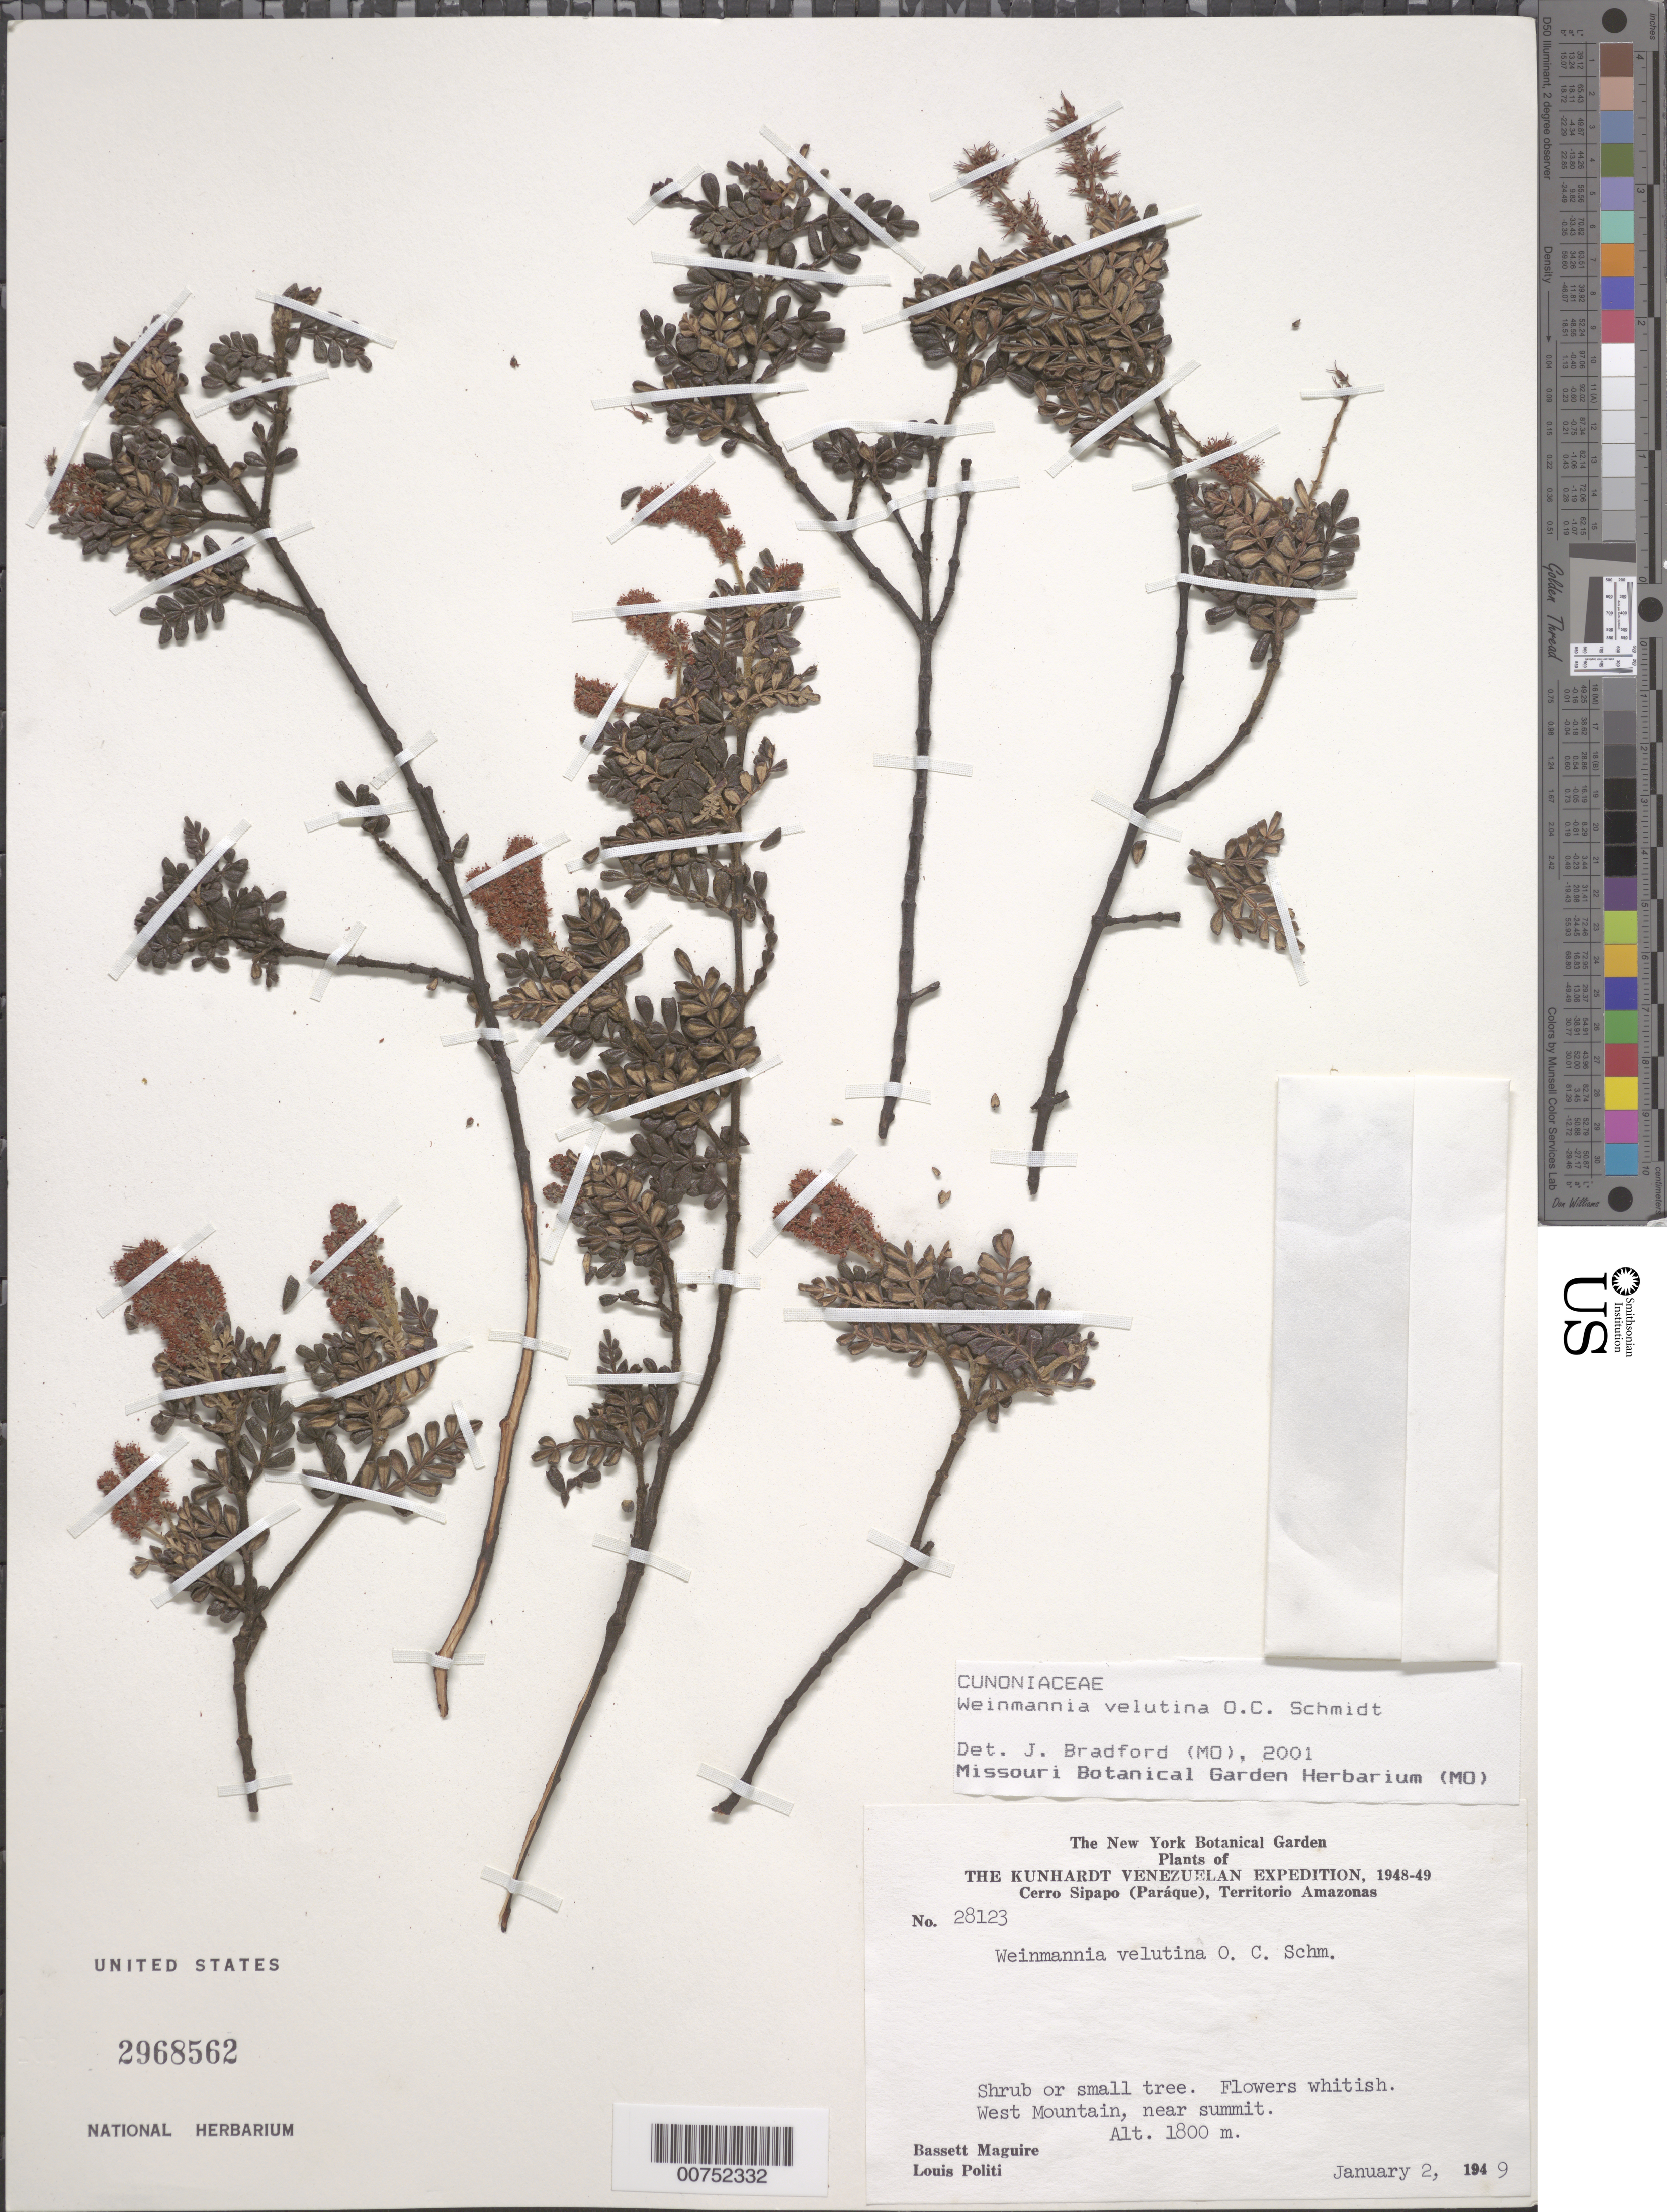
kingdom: Plantae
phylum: Tracheophyta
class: Magnoliopsida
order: Oxalidales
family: Cunoniaceae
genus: Weinmannia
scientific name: Weinmannia velutina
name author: O.C. Schmidt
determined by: Bradford, J. C.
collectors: B. Maguire & L. Politi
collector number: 28123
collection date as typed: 2-Jan-49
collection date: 1949-01-02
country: Venezuela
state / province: Amazonas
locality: Cerro Sipapo (Paráque), near summit of West Mountain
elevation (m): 1800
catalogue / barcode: US 2968562